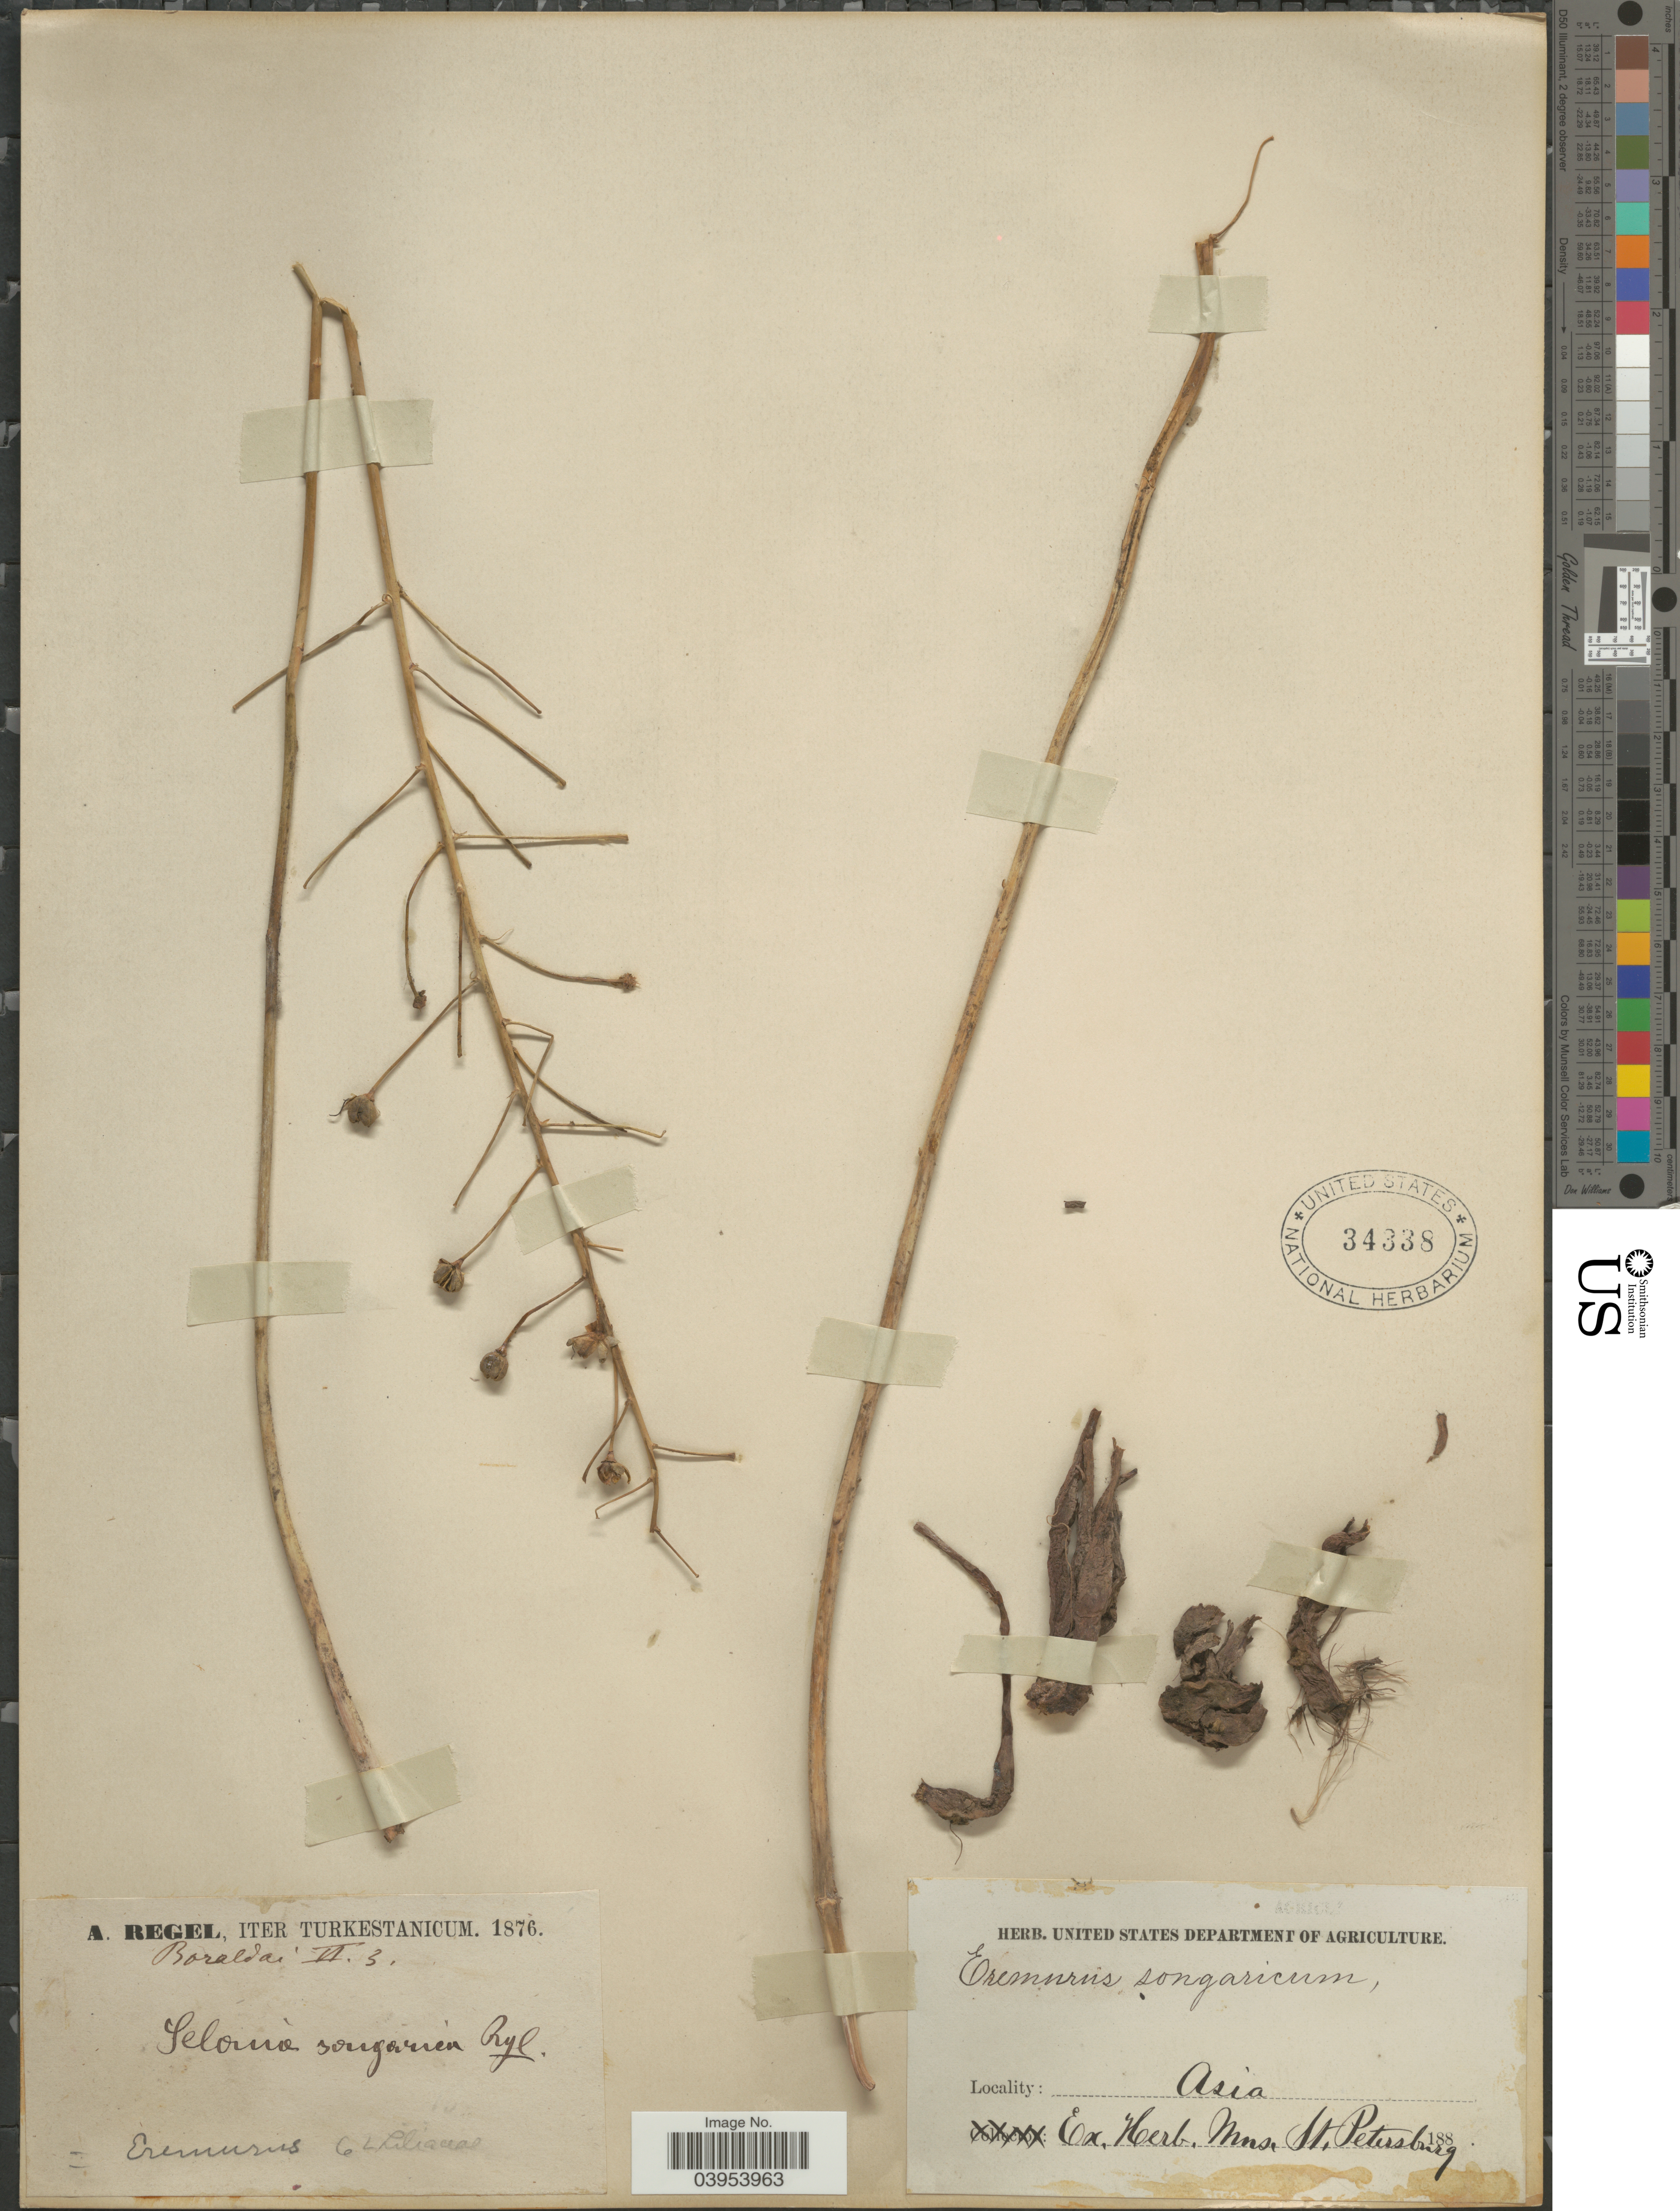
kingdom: Plantae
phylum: Tracheophyta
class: Liliopsida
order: Asparagales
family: Asphodelaceae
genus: Eremurus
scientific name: Eremurus songaricum Regel, ined.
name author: Regel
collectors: A. Regel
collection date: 1876-06-03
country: Kazakhstan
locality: Iter Turkestanicum. Boraldai. Asia.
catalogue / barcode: US 34338